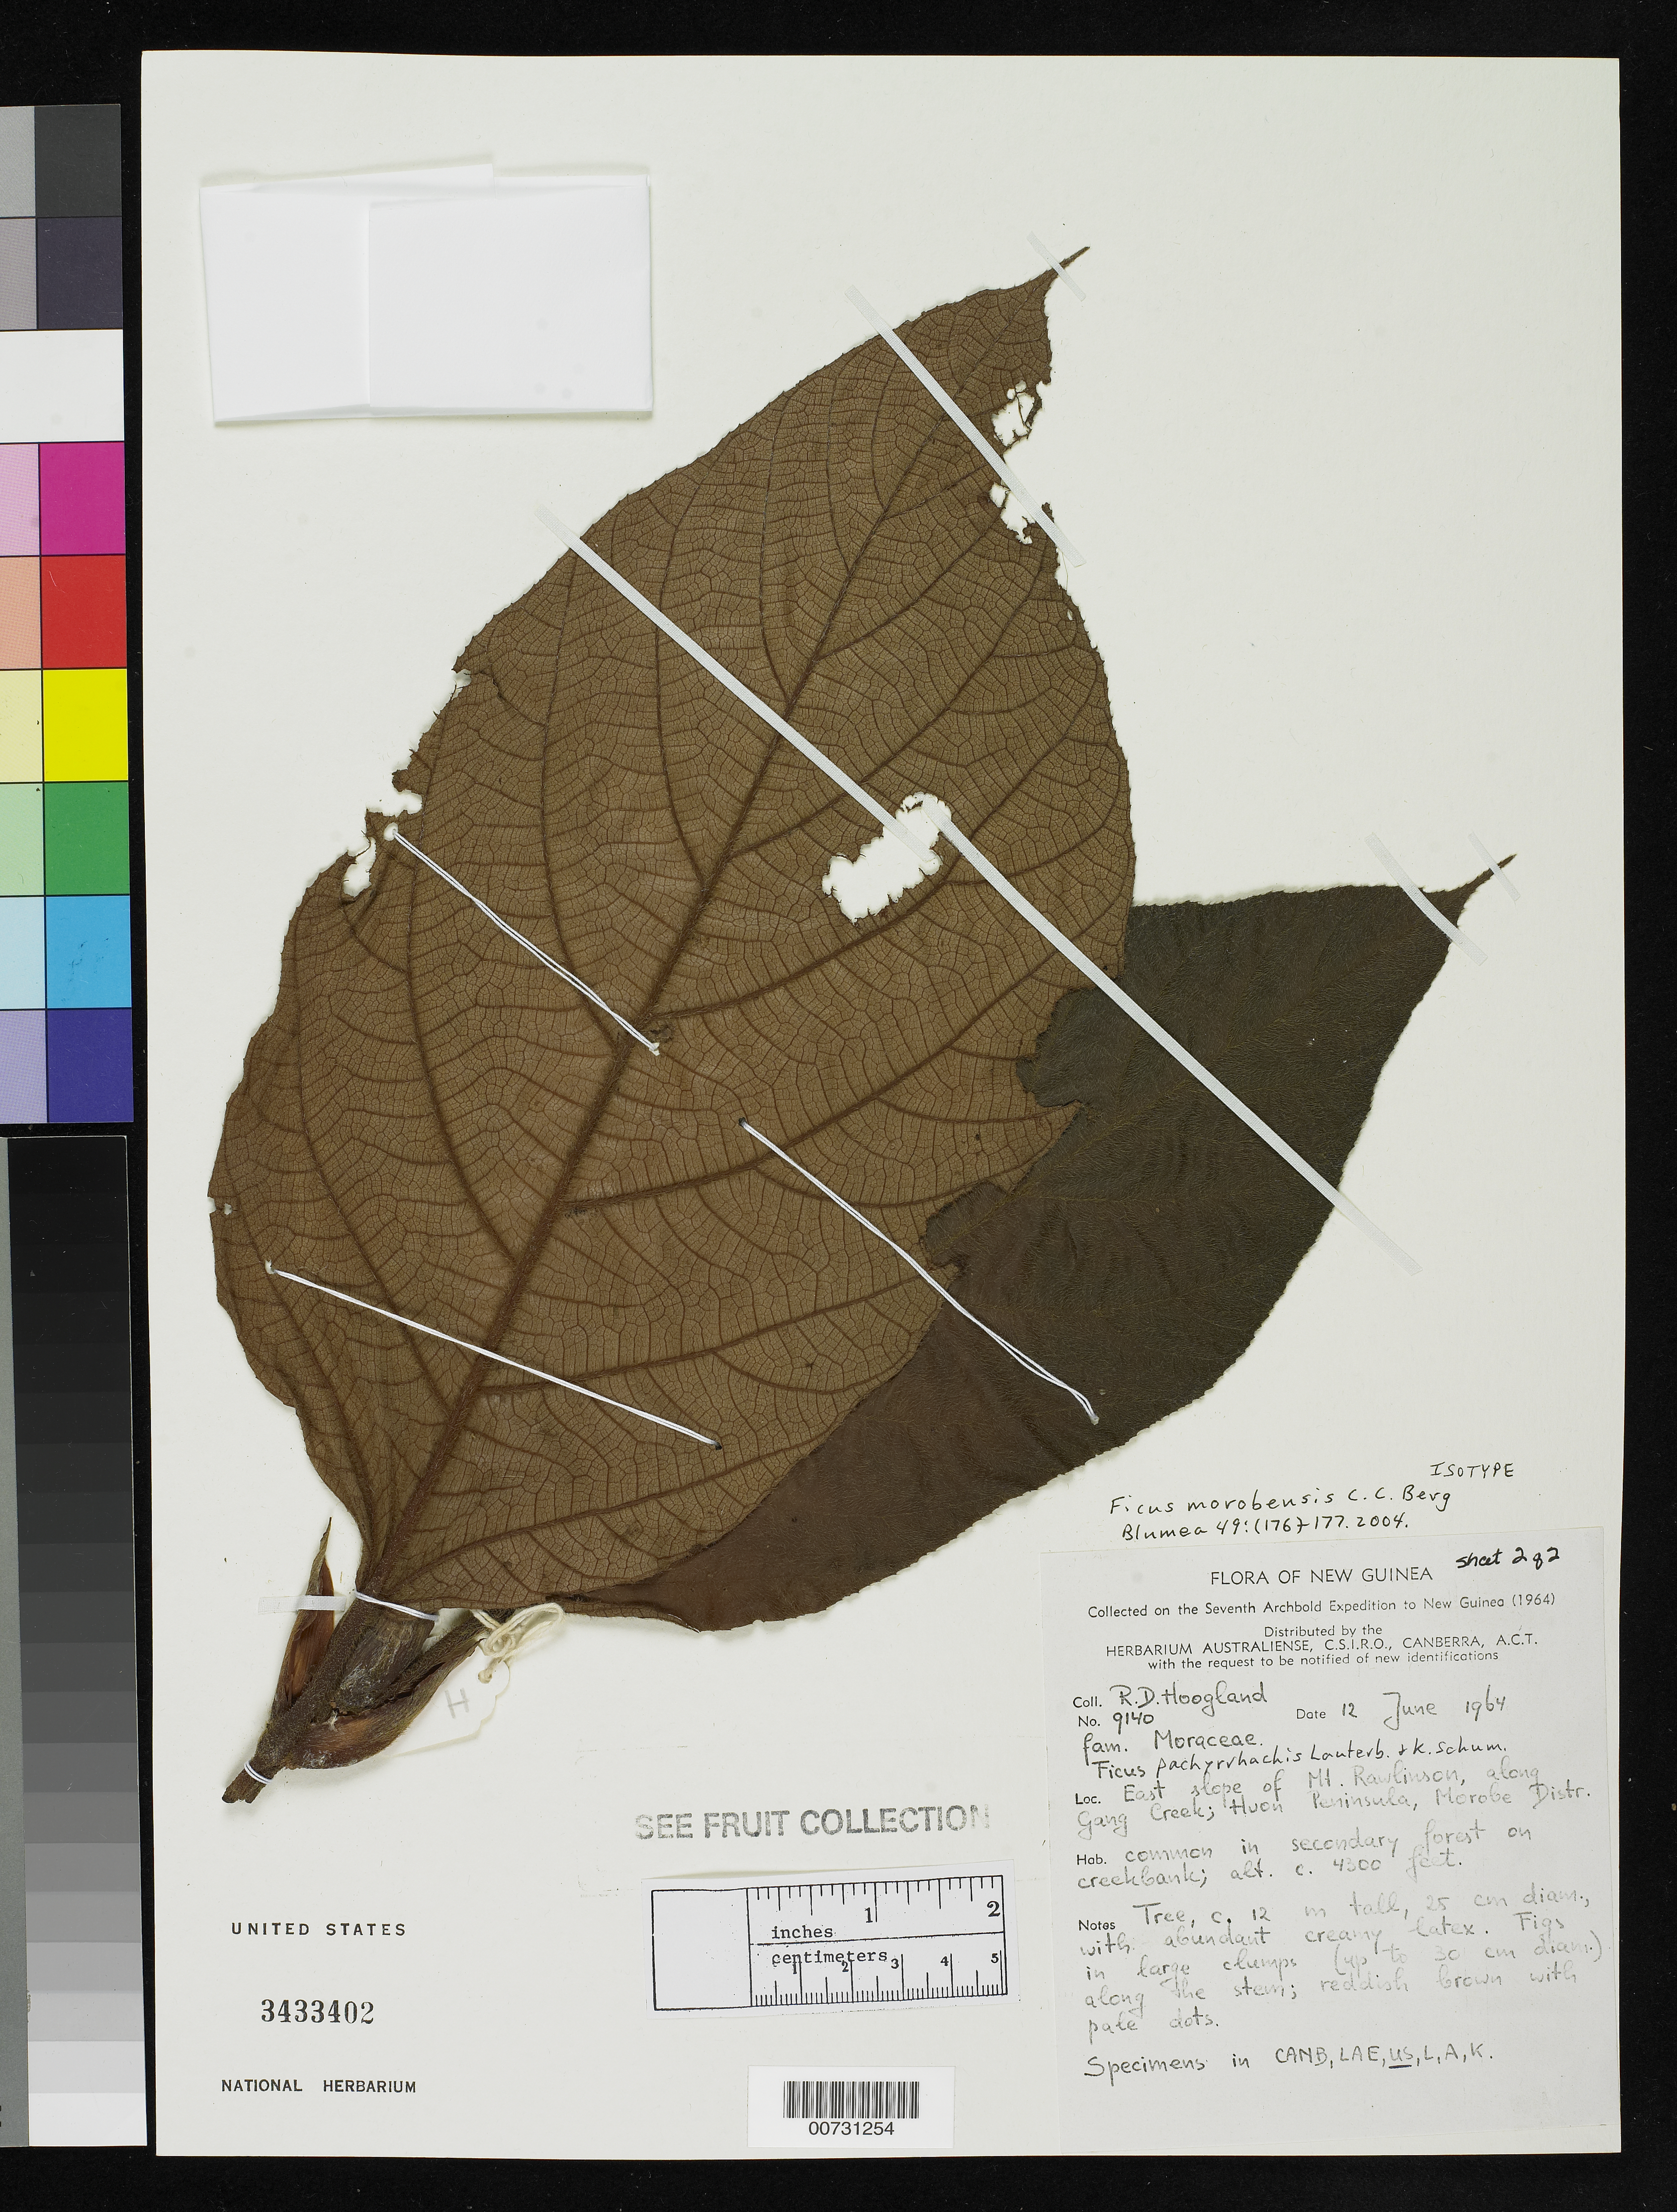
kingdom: Plantae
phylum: Tracheophyta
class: Magnoliopsida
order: Rosales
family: Moraceae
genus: Ficus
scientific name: Ficus morobensis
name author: C.C. Berg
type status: Isotype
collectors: R. D. Hoogland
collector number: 9140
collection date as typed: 12 Jun 1964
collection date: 1964-06-12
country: Papua New Guinea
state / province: Morobe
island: New Guinea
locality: East slope of Mt. Rawlinson, along Gang Creek; Huon Peninsula, Morobe District.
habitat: Common in secondary forest on creekbank.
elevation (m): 1311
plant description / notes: Sheet 2 of 2. See fruit collection.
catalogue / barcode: US 3433402